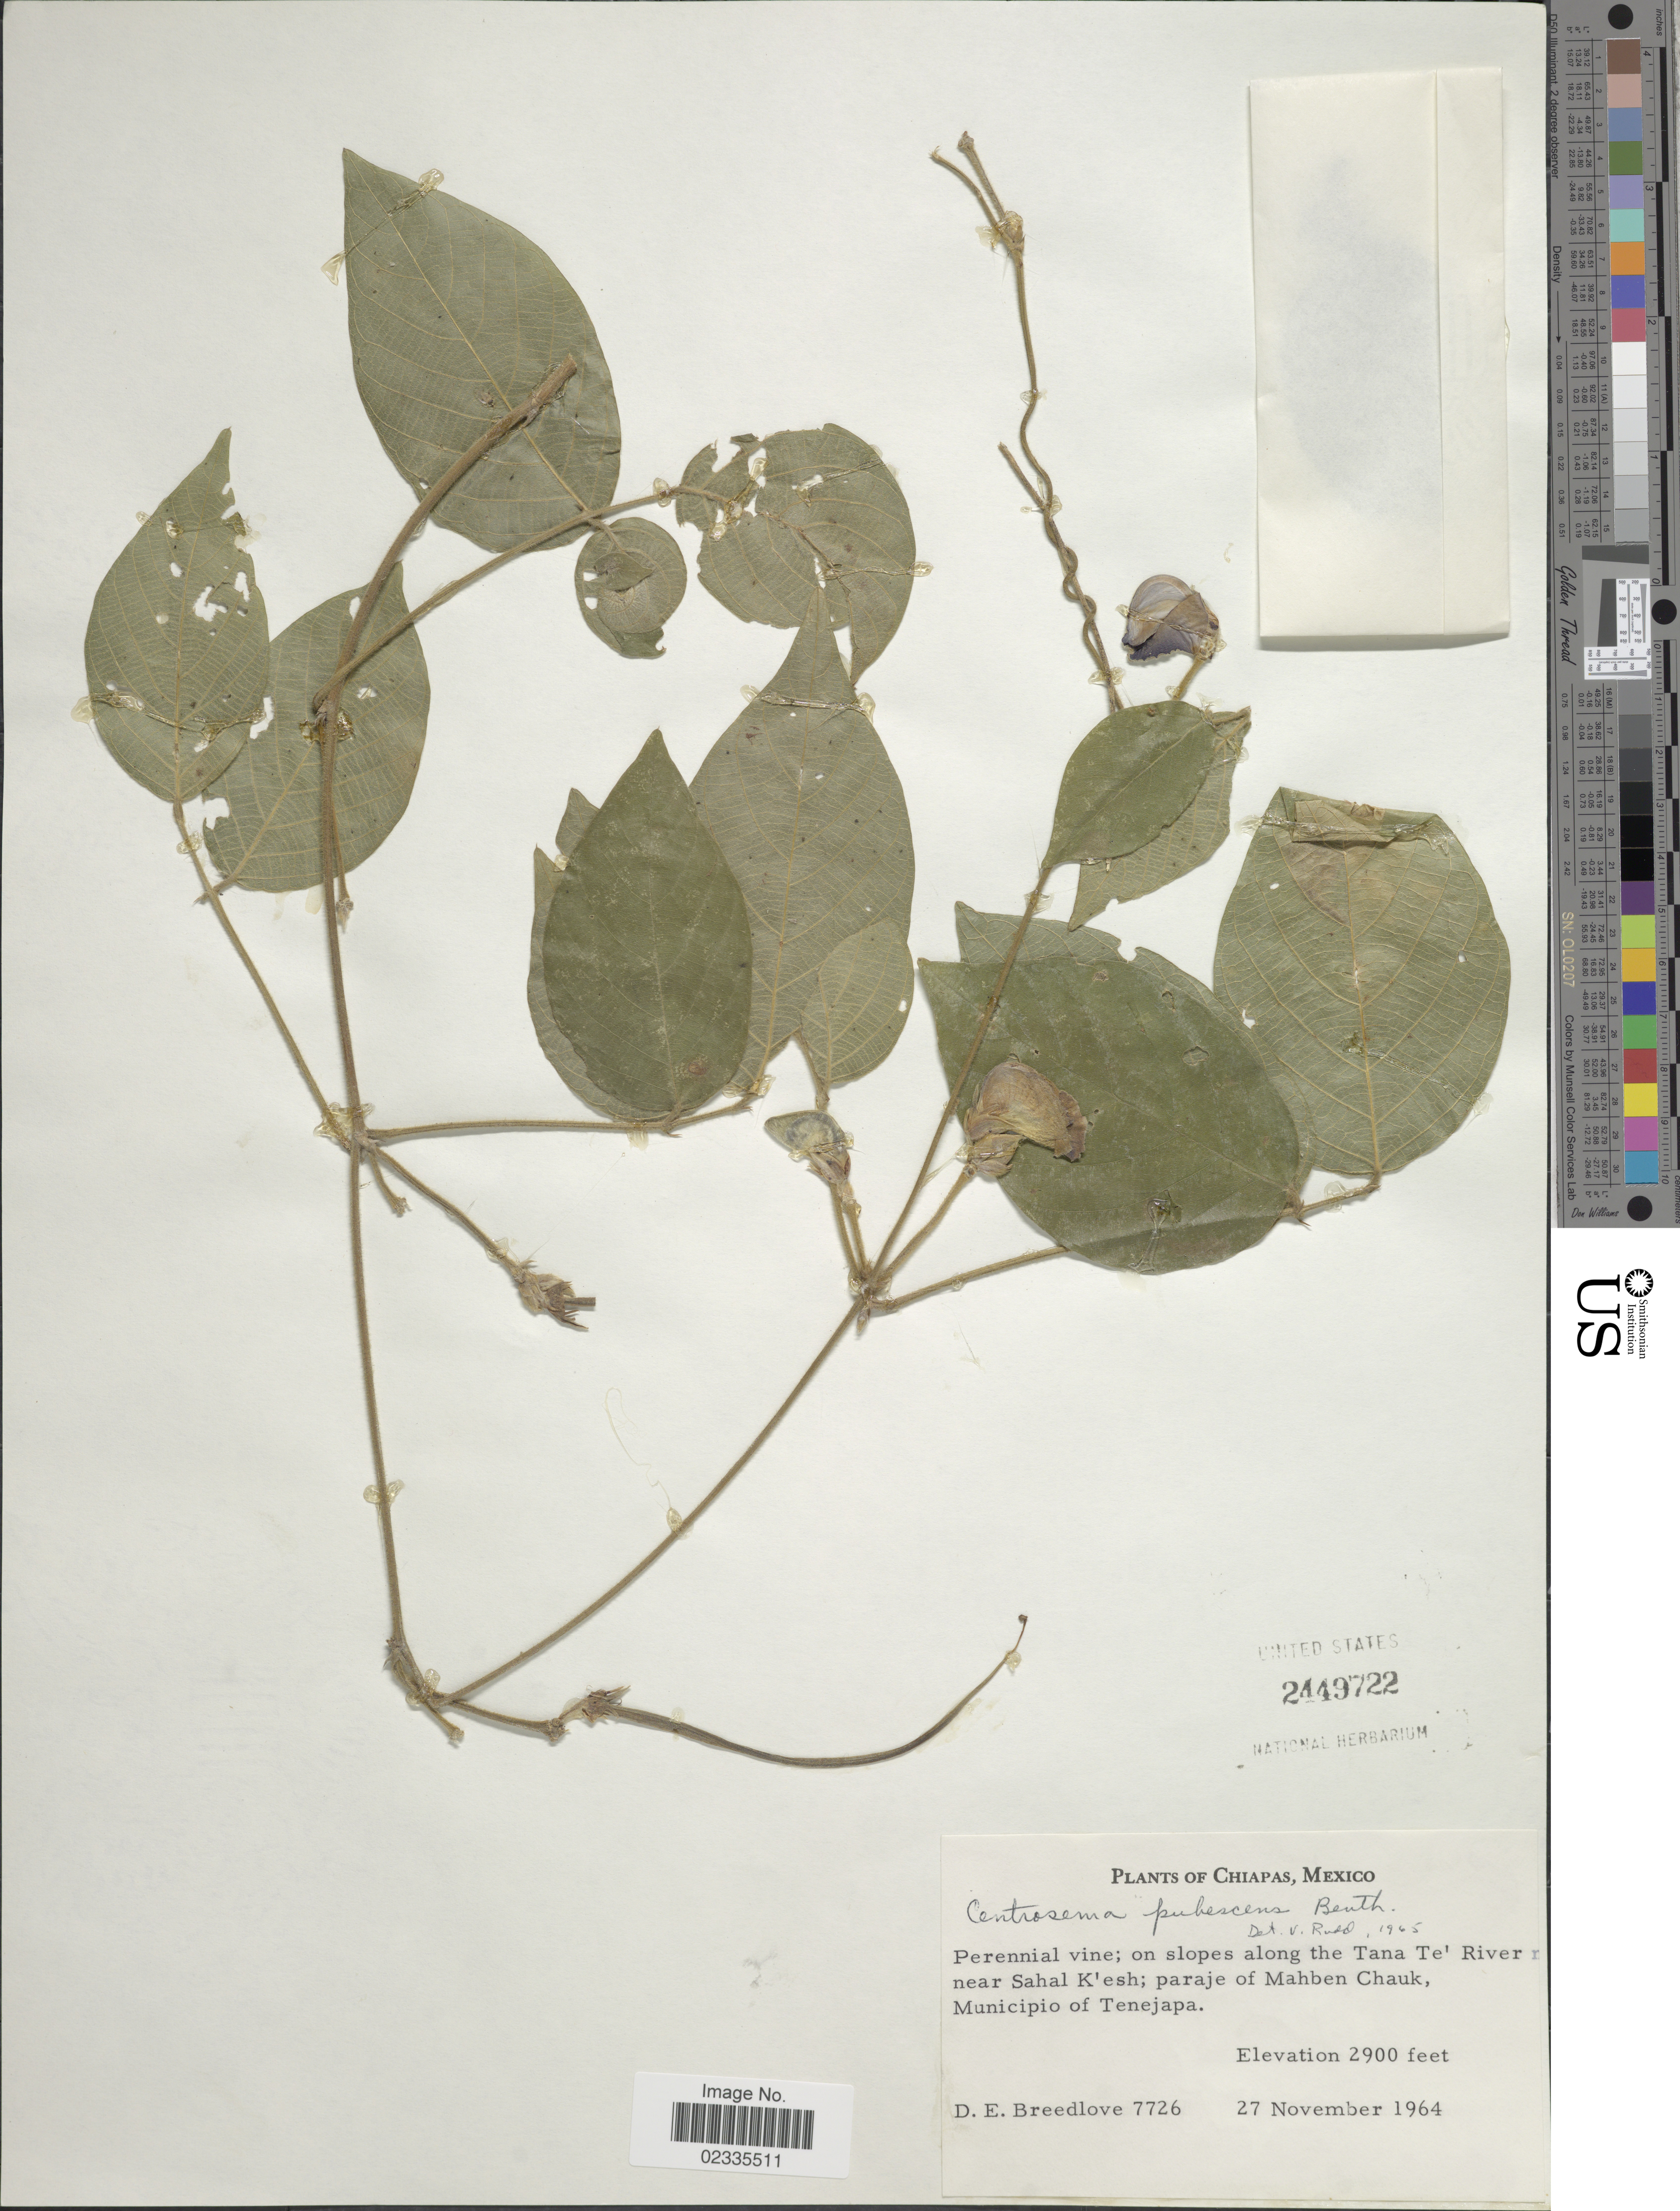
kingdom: Plantae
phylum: Tracheophyta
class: Magnoliopsida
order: Fabales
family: Fabaceae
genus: Centrosema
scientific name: Centrosema pubescens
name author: Benth.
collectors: D. E. Breedlove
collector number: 7726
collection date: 1964-11-27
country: Mexico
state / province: Chiapas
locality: Perennial vine; on slopes along the Tana Te' River near Sahal K' esh; paraje of Mahben Chauk, Municipio of Tenejapa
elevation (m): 884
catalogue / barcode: US 2449722